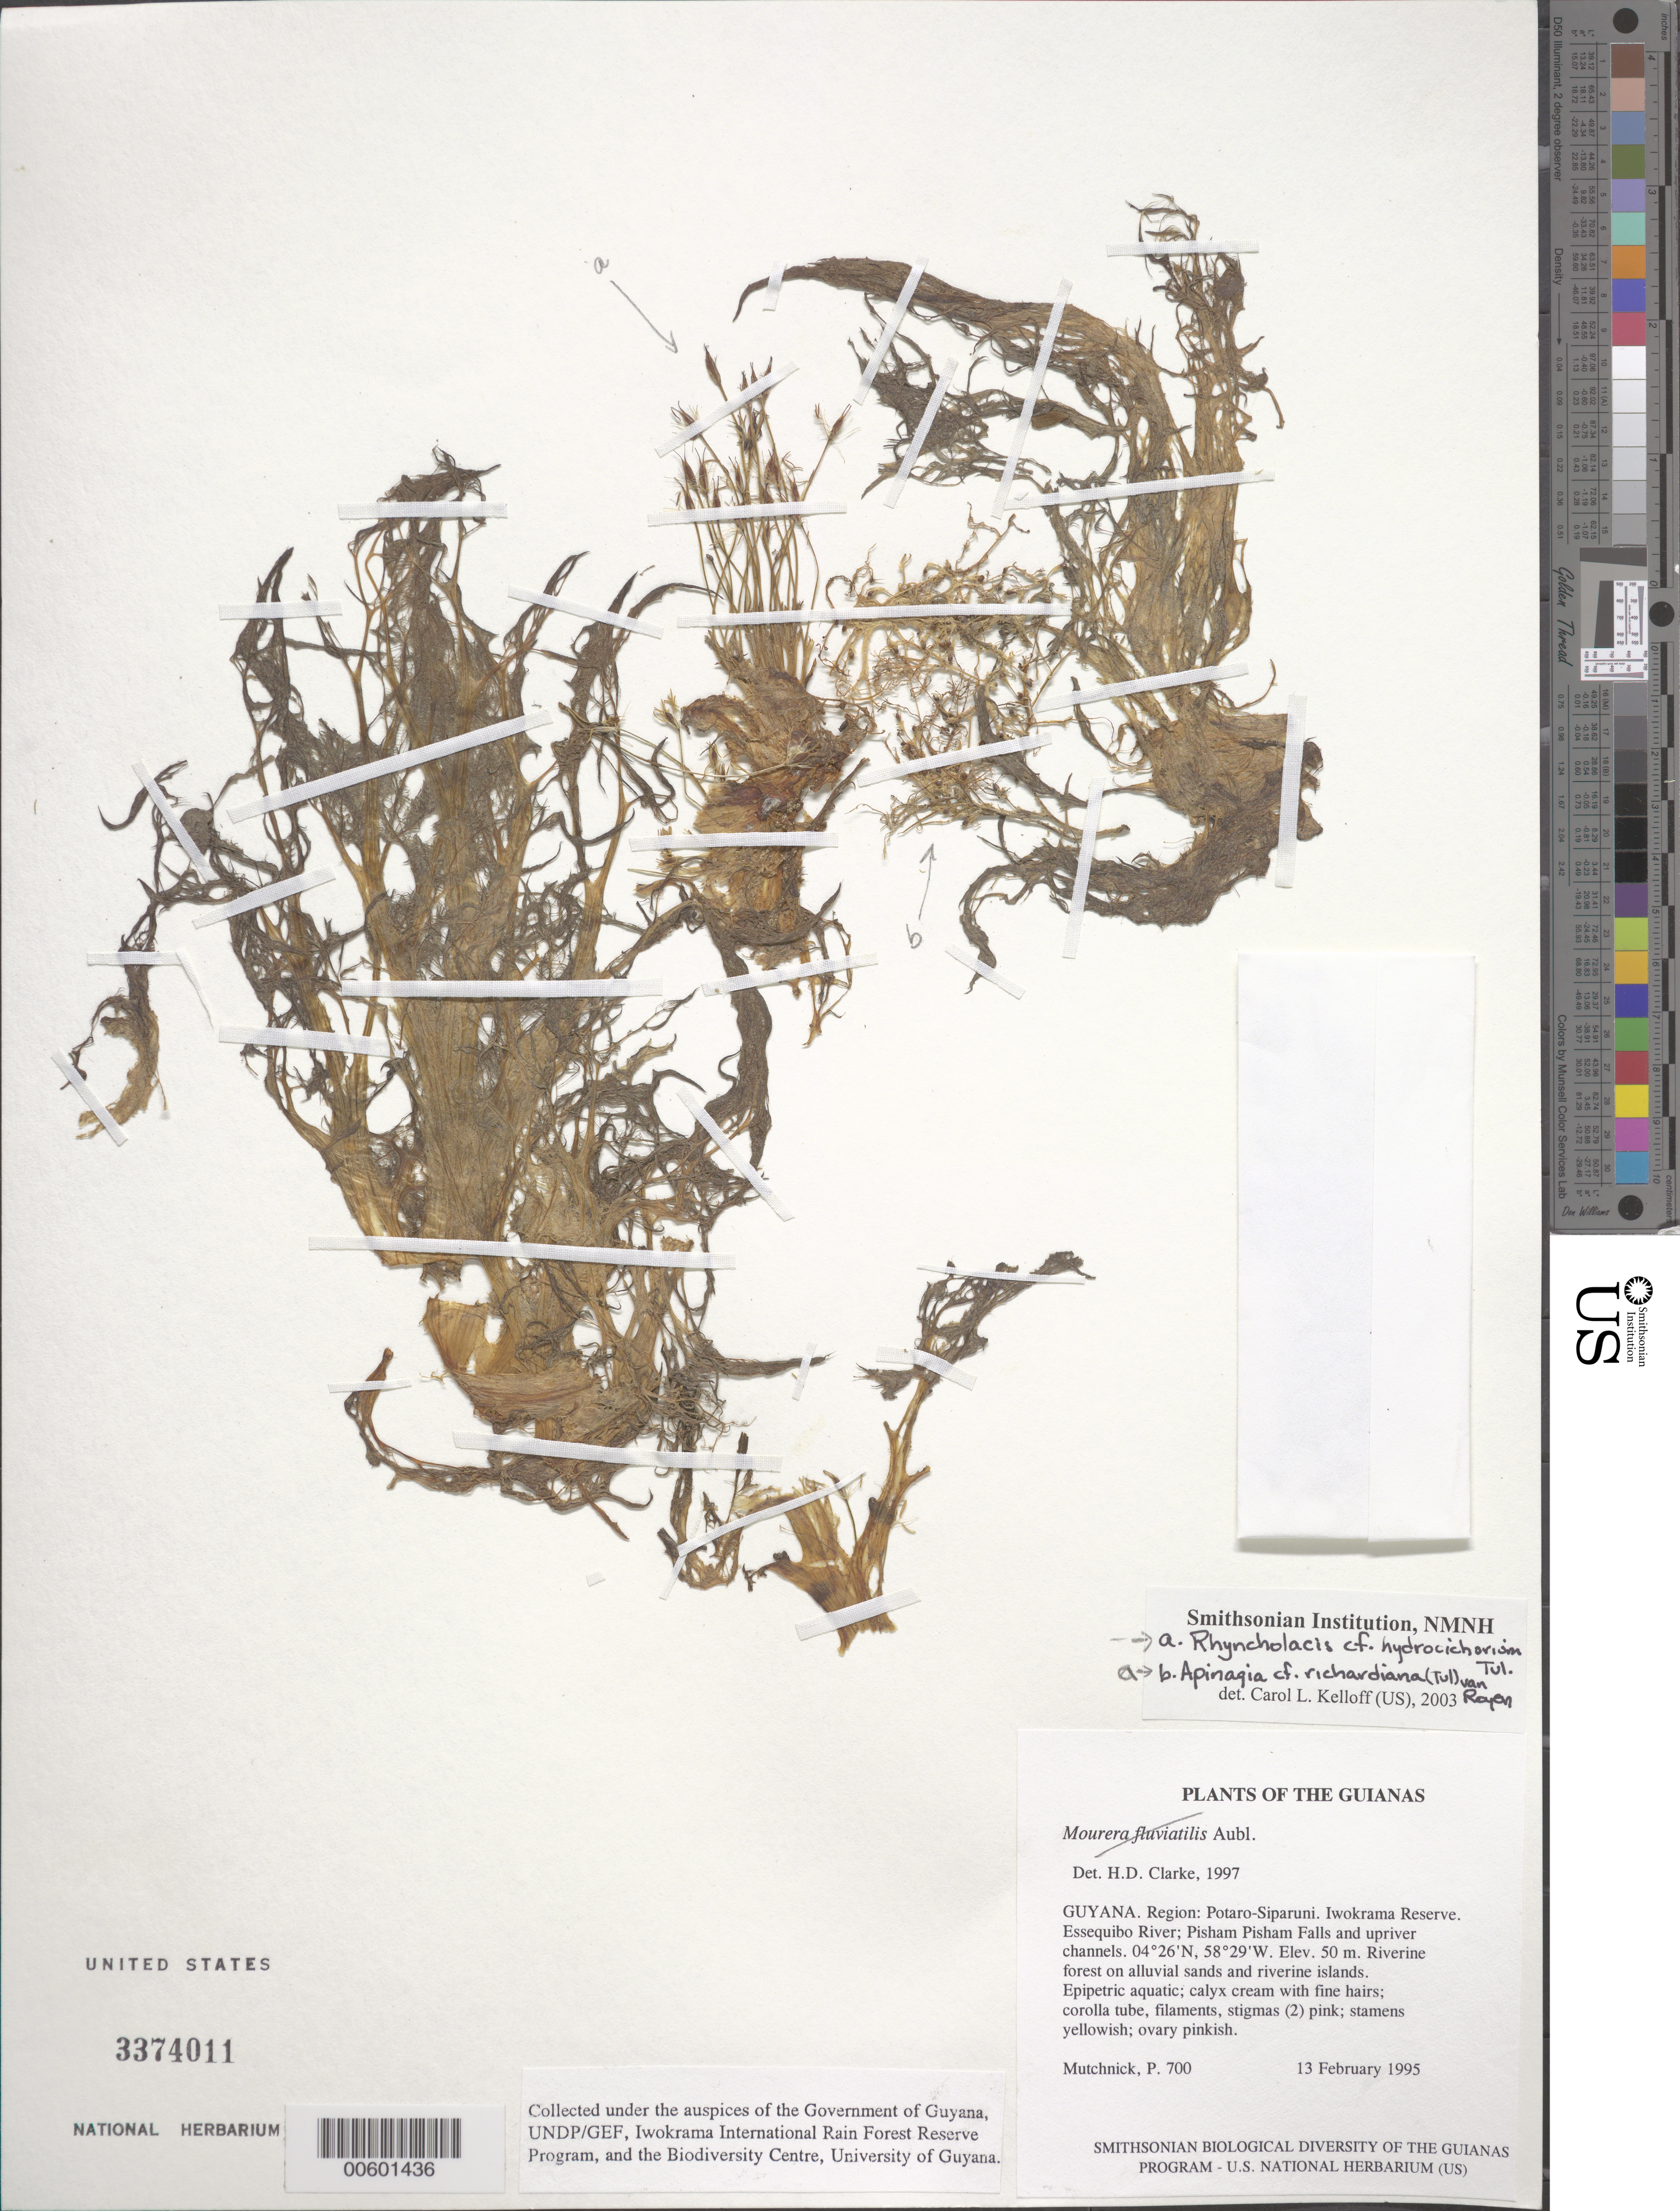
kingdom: Plantae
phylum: Tracheophyta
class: Magnoliopsida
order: Malpighiales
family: Podostemaceae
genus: Rhyncholacis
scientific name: Rhyncholacis hydrocichorium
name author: Tul.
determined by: Kelloff, Carol L., (US), Smithsonian Institution - National Museum of Natural History (UNITED STATES)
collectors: P. Mutchnick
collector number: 700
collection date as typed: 13 February 1995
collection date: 1995-02-13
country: Guyana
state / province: Potaro-Siparuni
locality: Iwokrama Reserve. Essequibo River; Pisham Pisham Falls and upriver channels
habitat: Riverine forest on alluvial sands and riverine islands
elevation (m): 50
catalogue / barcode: US 3374011-2